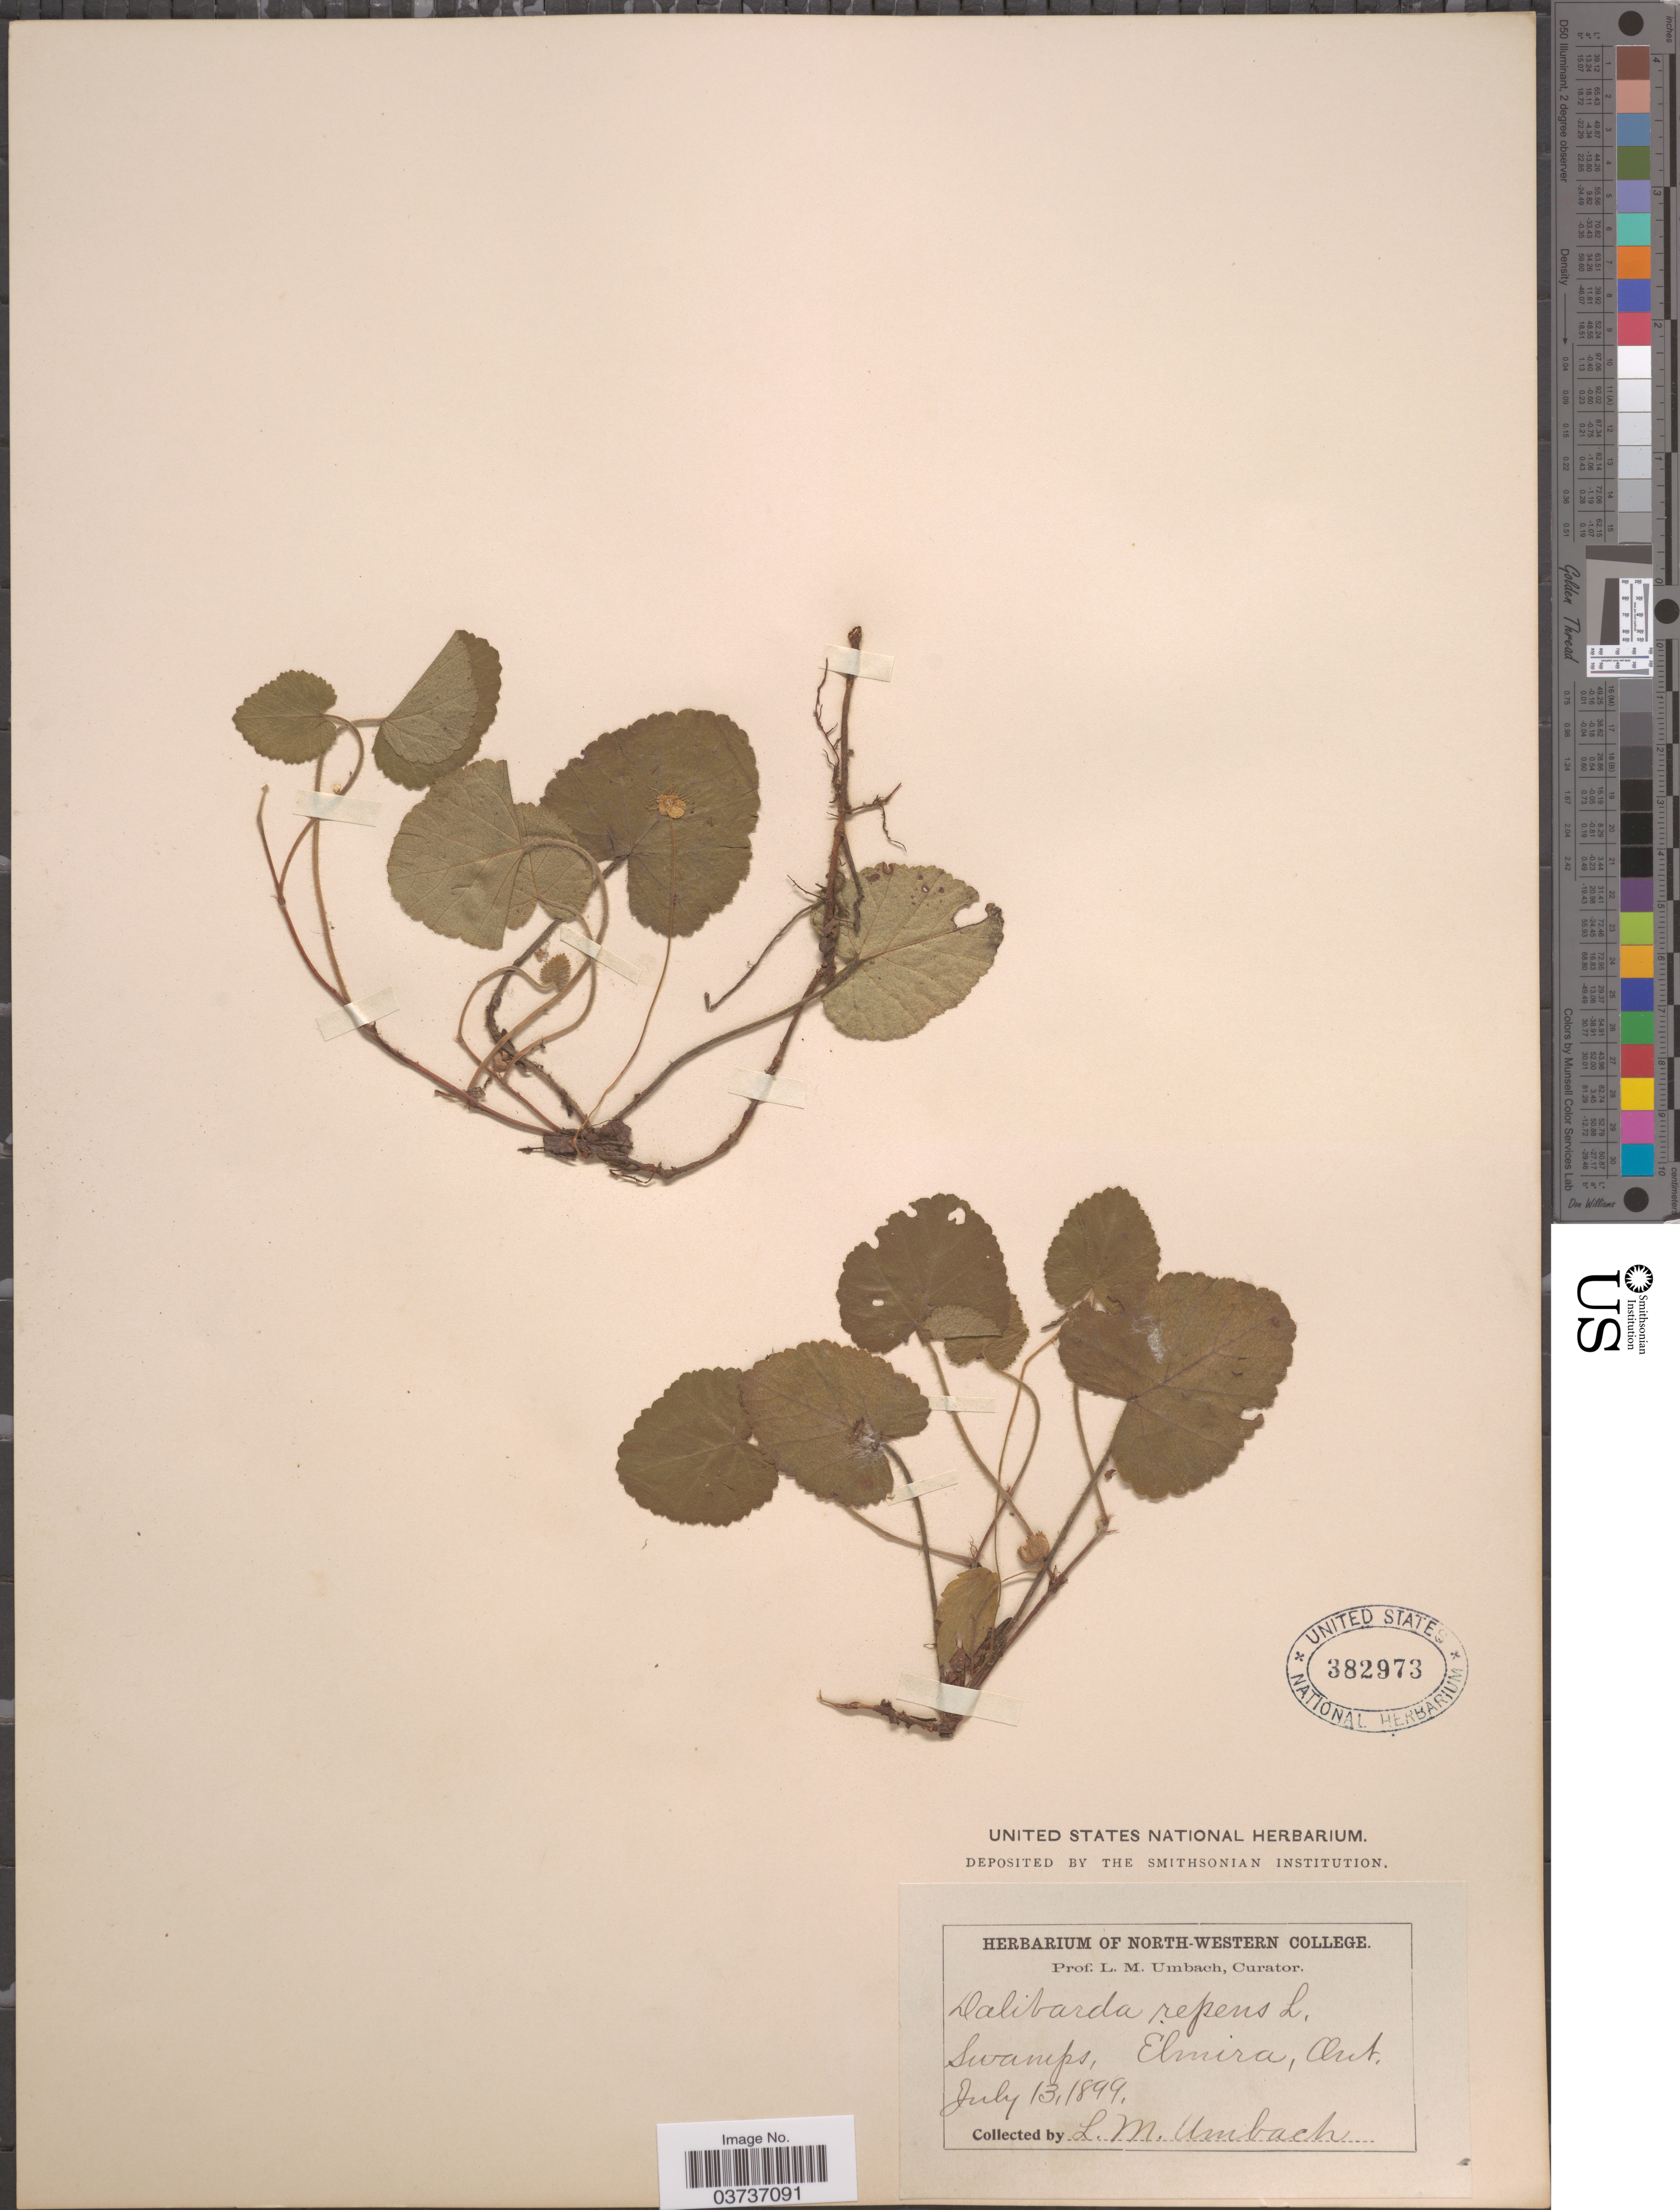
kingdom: Plantae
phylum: Tracheophyta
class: Magnoliopsida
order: Rosales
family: Rosaceae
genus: Dalibarda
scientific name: Dalibarda repens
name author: L.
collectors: L. M. Umbach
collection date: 1899-07-13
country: Canada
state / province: Ontario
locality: Swamps, Elmira.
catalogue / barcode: US 382973